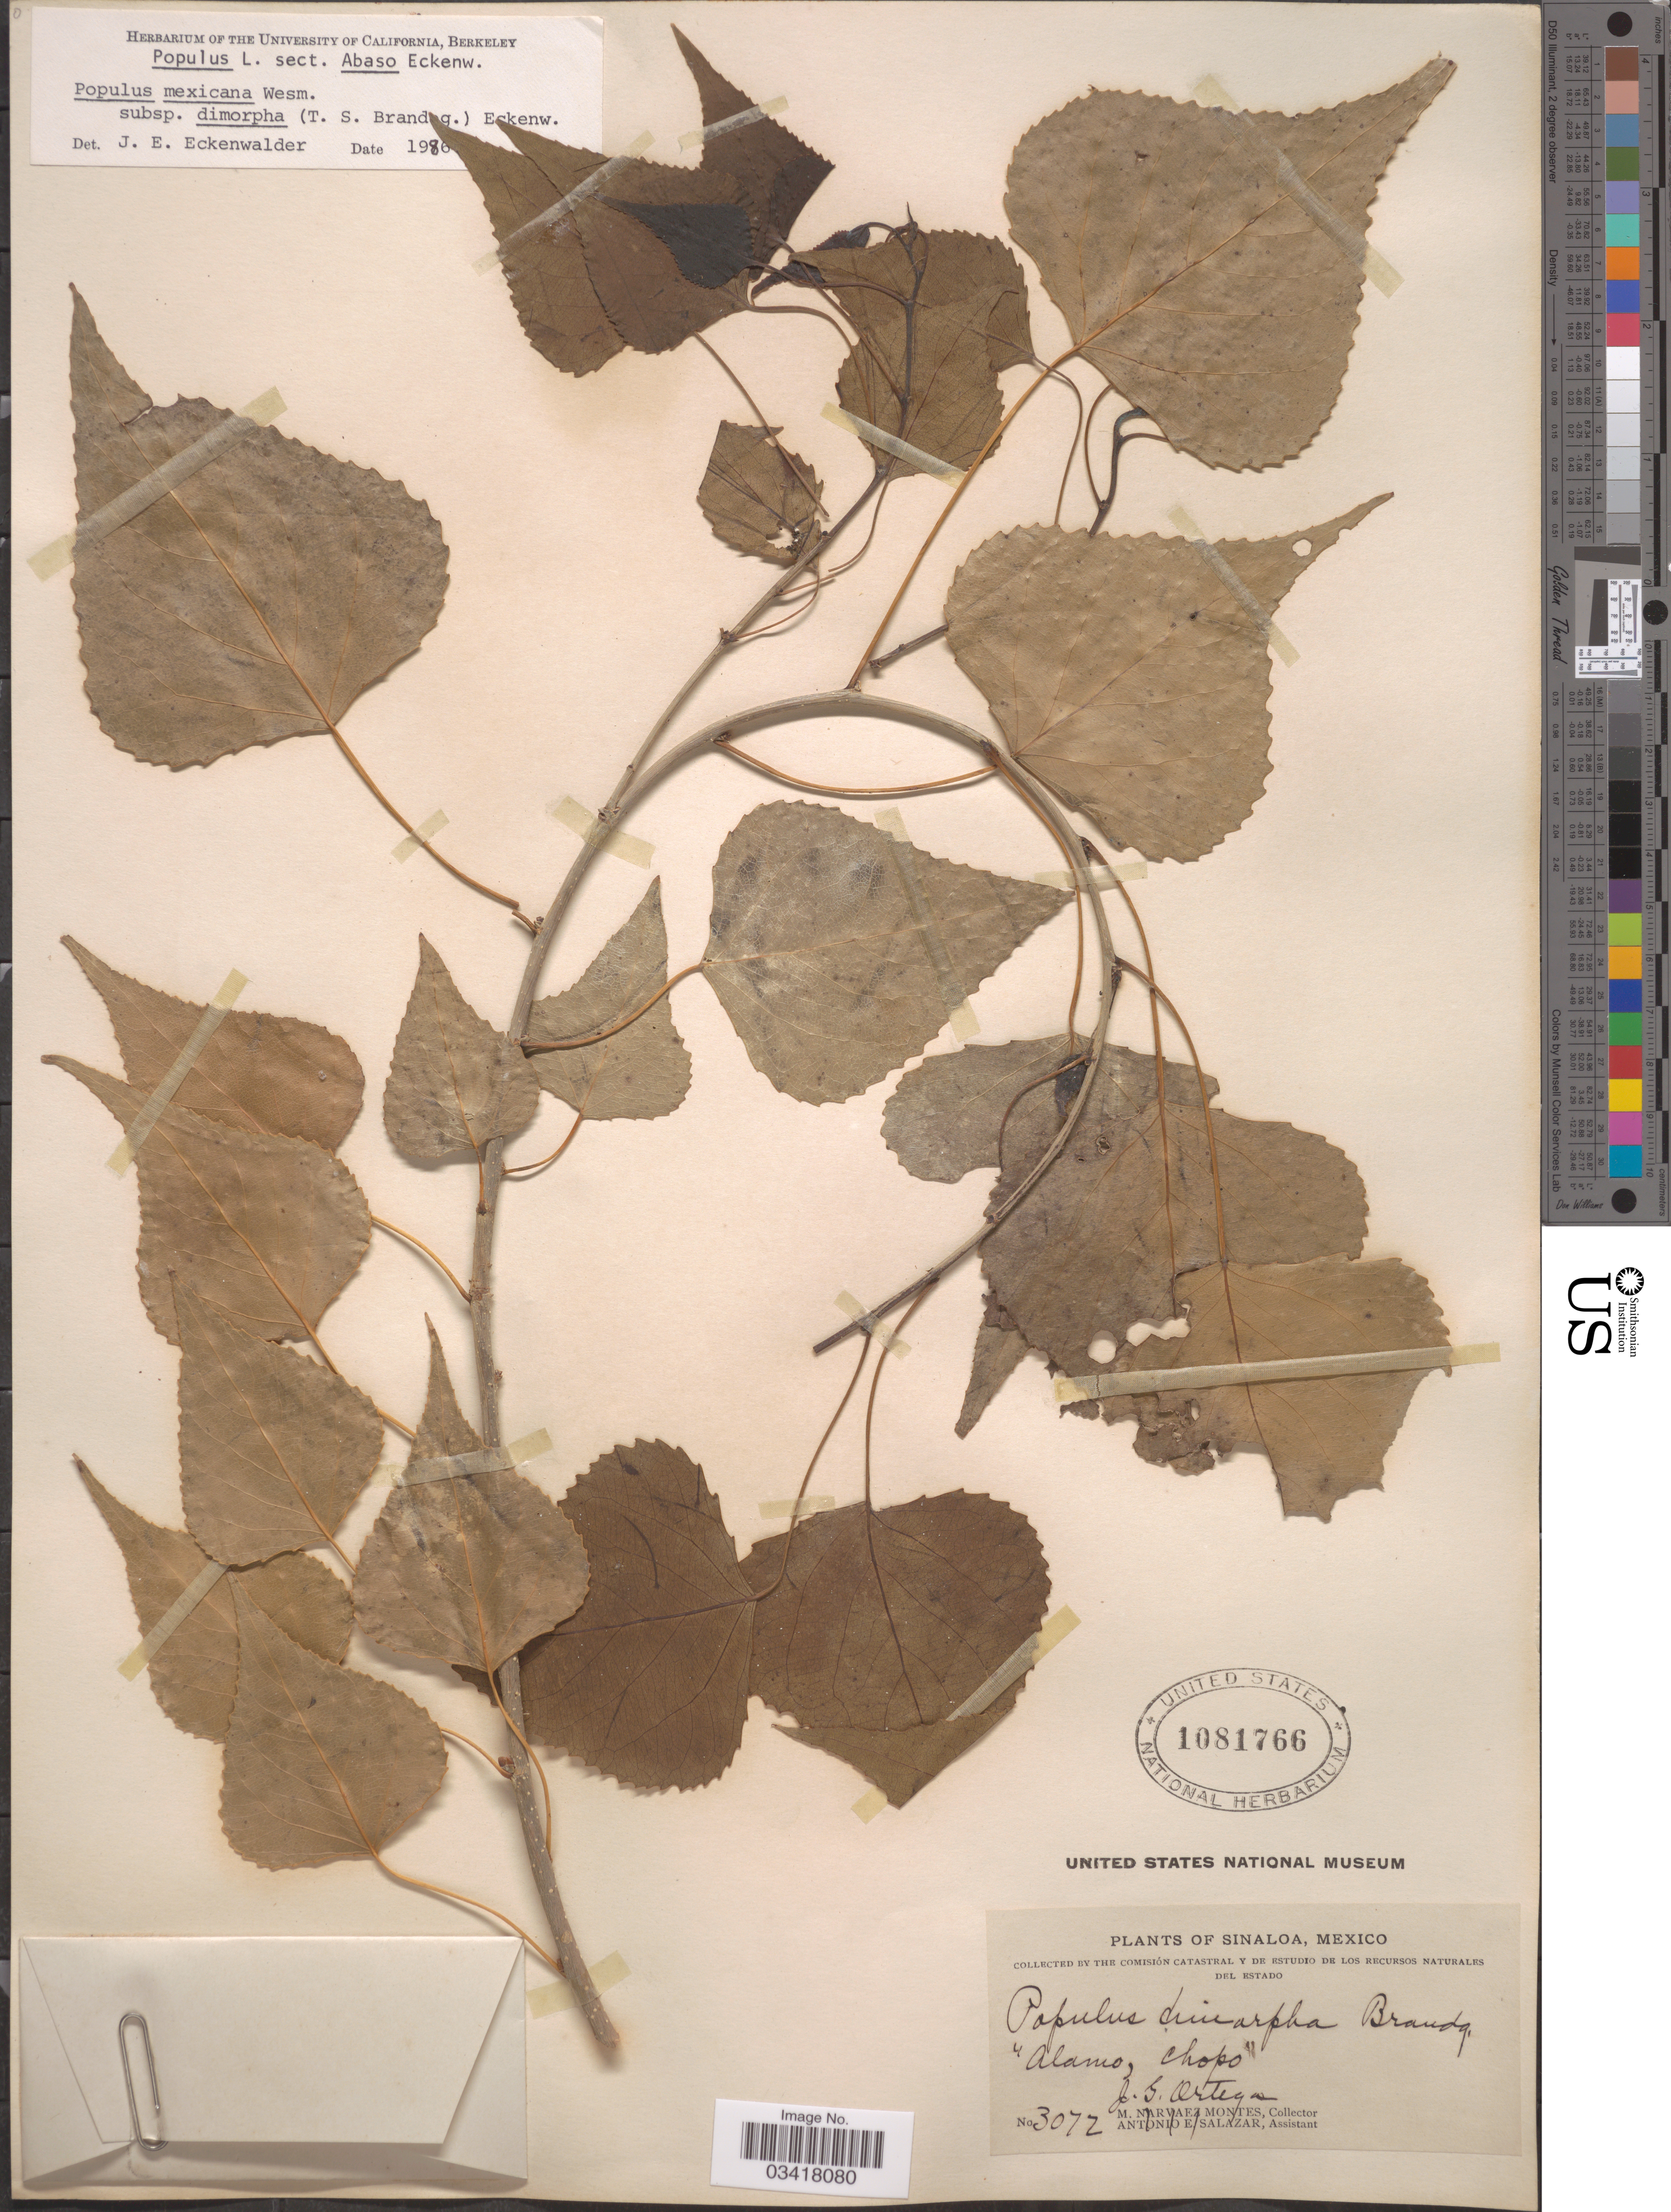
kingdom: Plantae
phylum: Tracheophyta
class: Magnoliopsida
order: Malpighiales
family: Salicaceae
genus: Populus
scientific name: Populus mexicana subsp. dimorpha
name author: (Brandegee) Eckenw.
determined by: Eckenwalder, James E.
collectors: J. Ortega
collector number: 3072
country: Mexico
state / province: Sinaloa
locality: Alamo, Chopo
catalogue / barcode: US 1081766